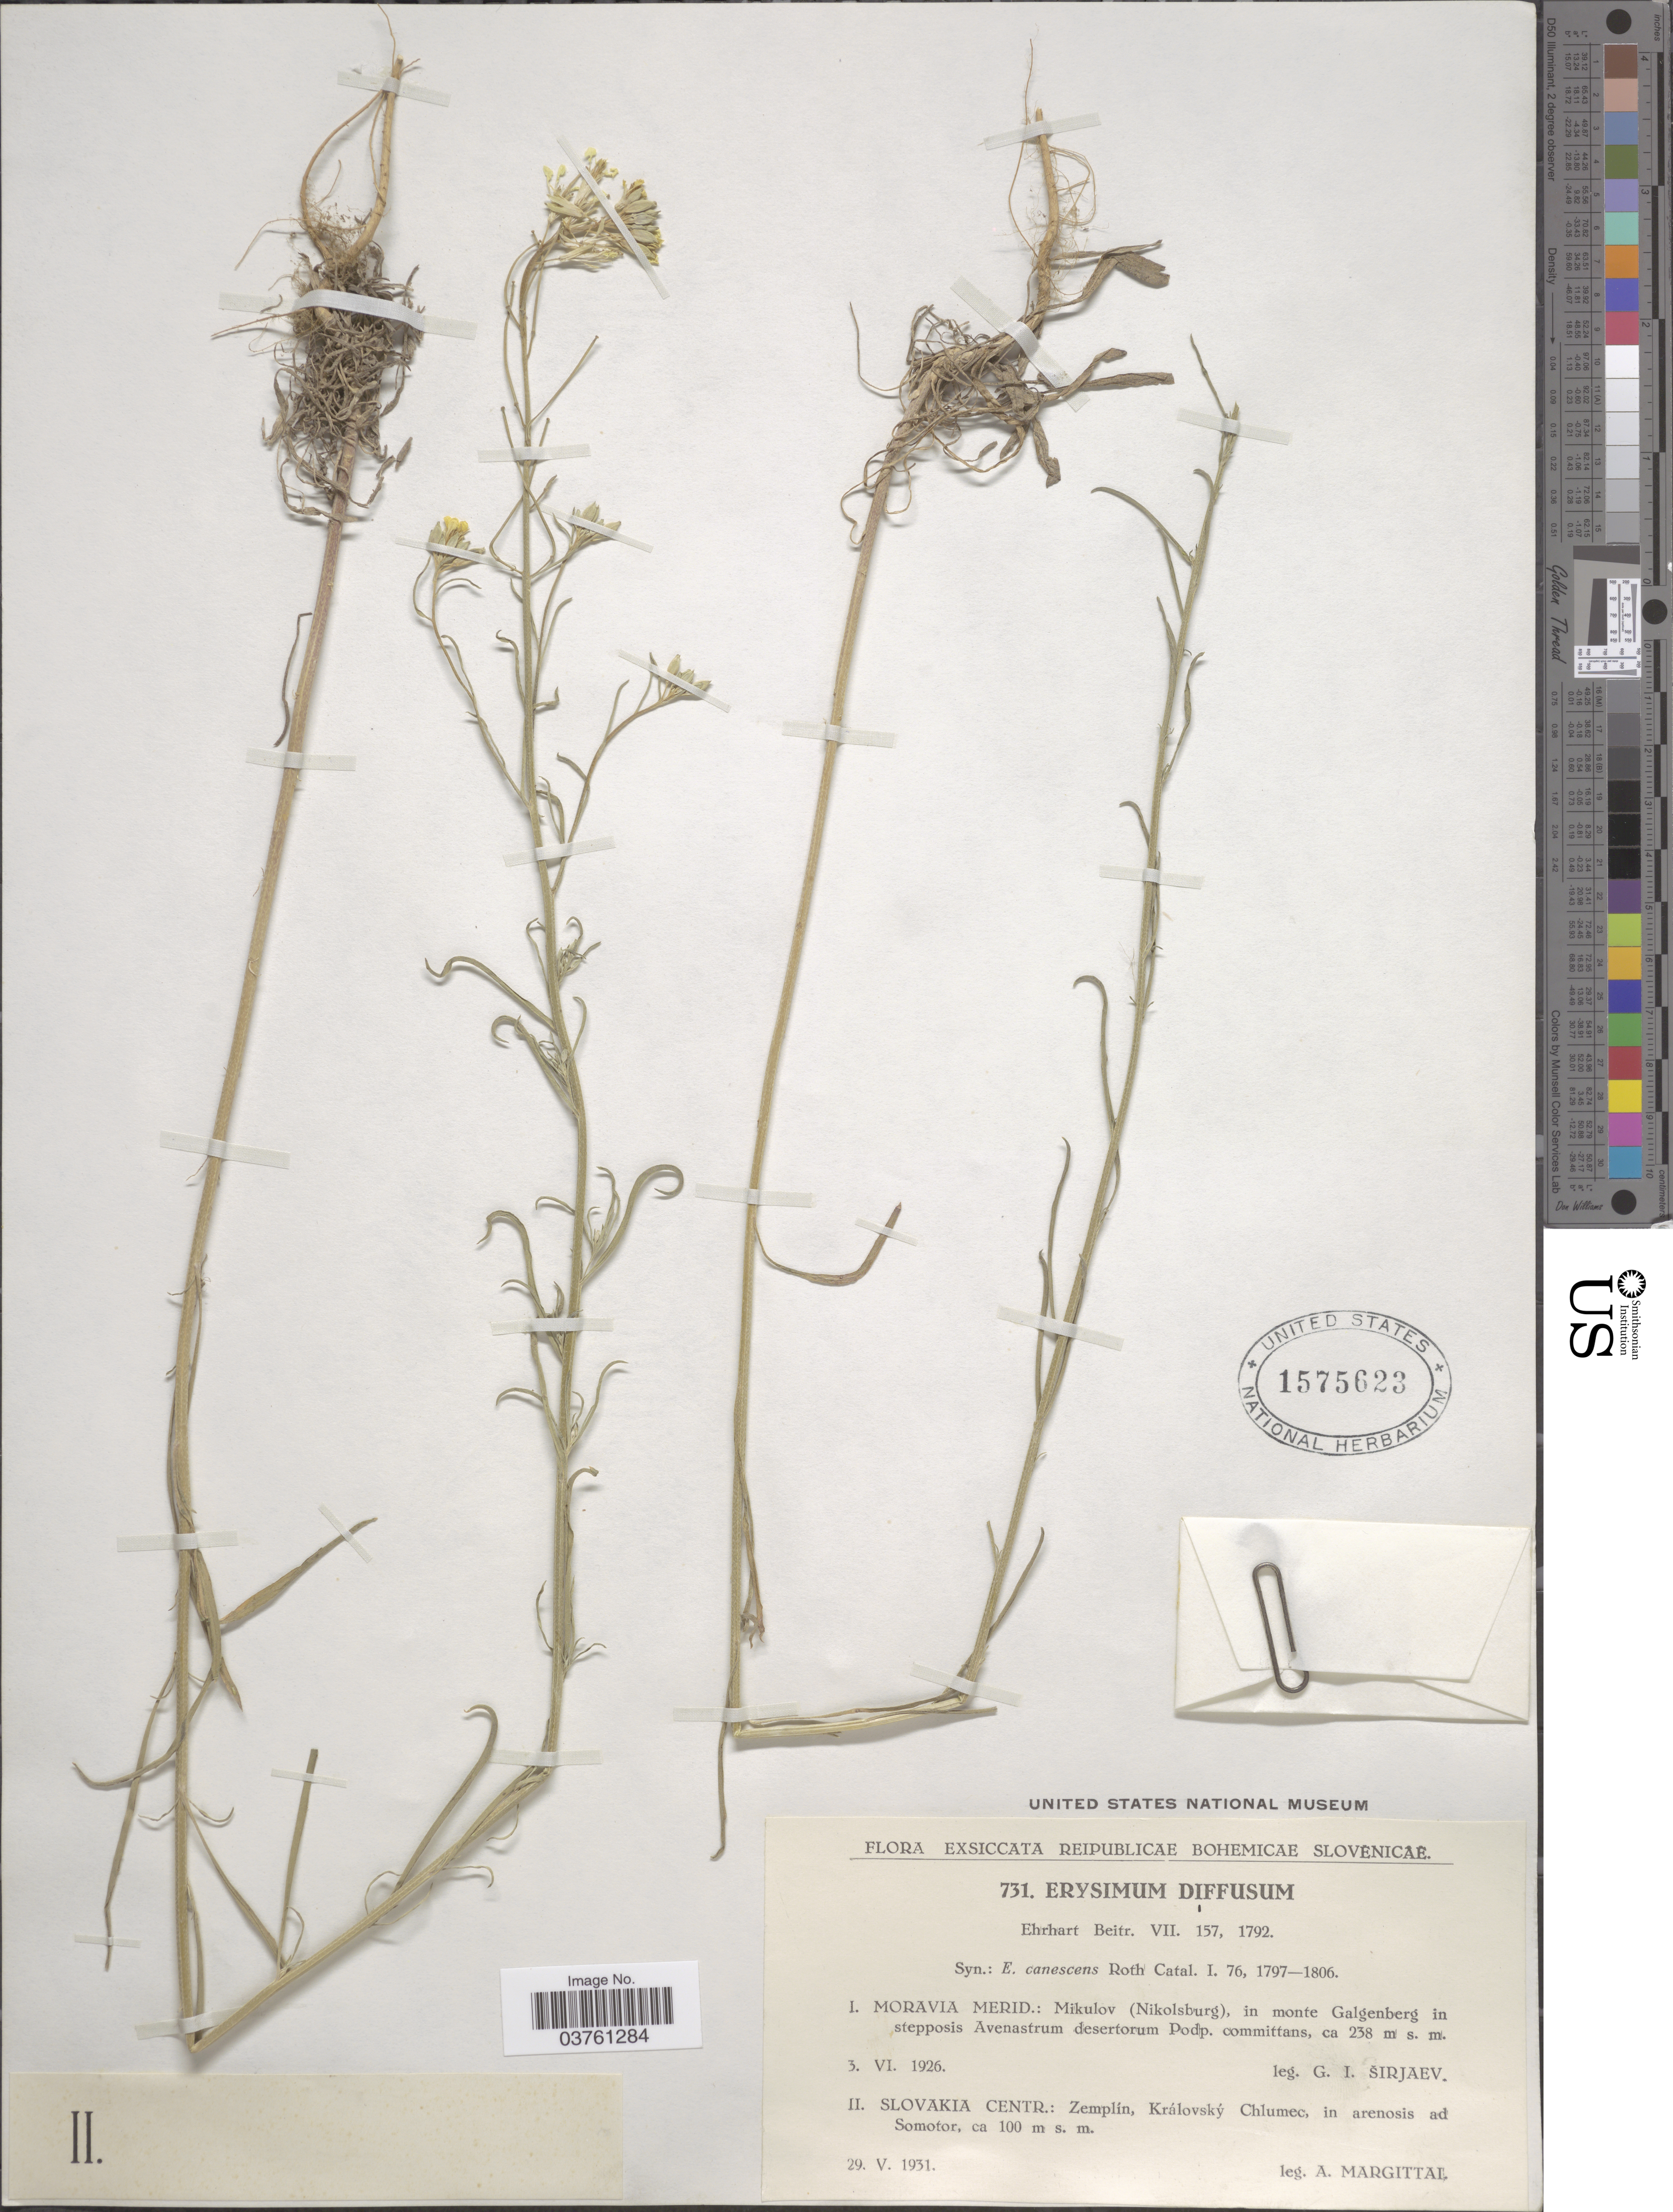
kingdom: Plantae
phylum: Tracheophyta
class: Magnoliopsida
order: Brassicales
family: Brassicaceae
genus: Erysimum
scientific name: Erysimum diffusum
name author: Ehrh.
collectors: A. Margittal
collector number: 731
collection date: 1931-05-29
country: Slovakia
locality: Reipublicae Bohemicae Slovenicae. Slovakia Centr.: Zemplín, Královský Chlumec, in arenosis ad Somotor.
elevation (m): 100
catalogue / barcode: US 1575623